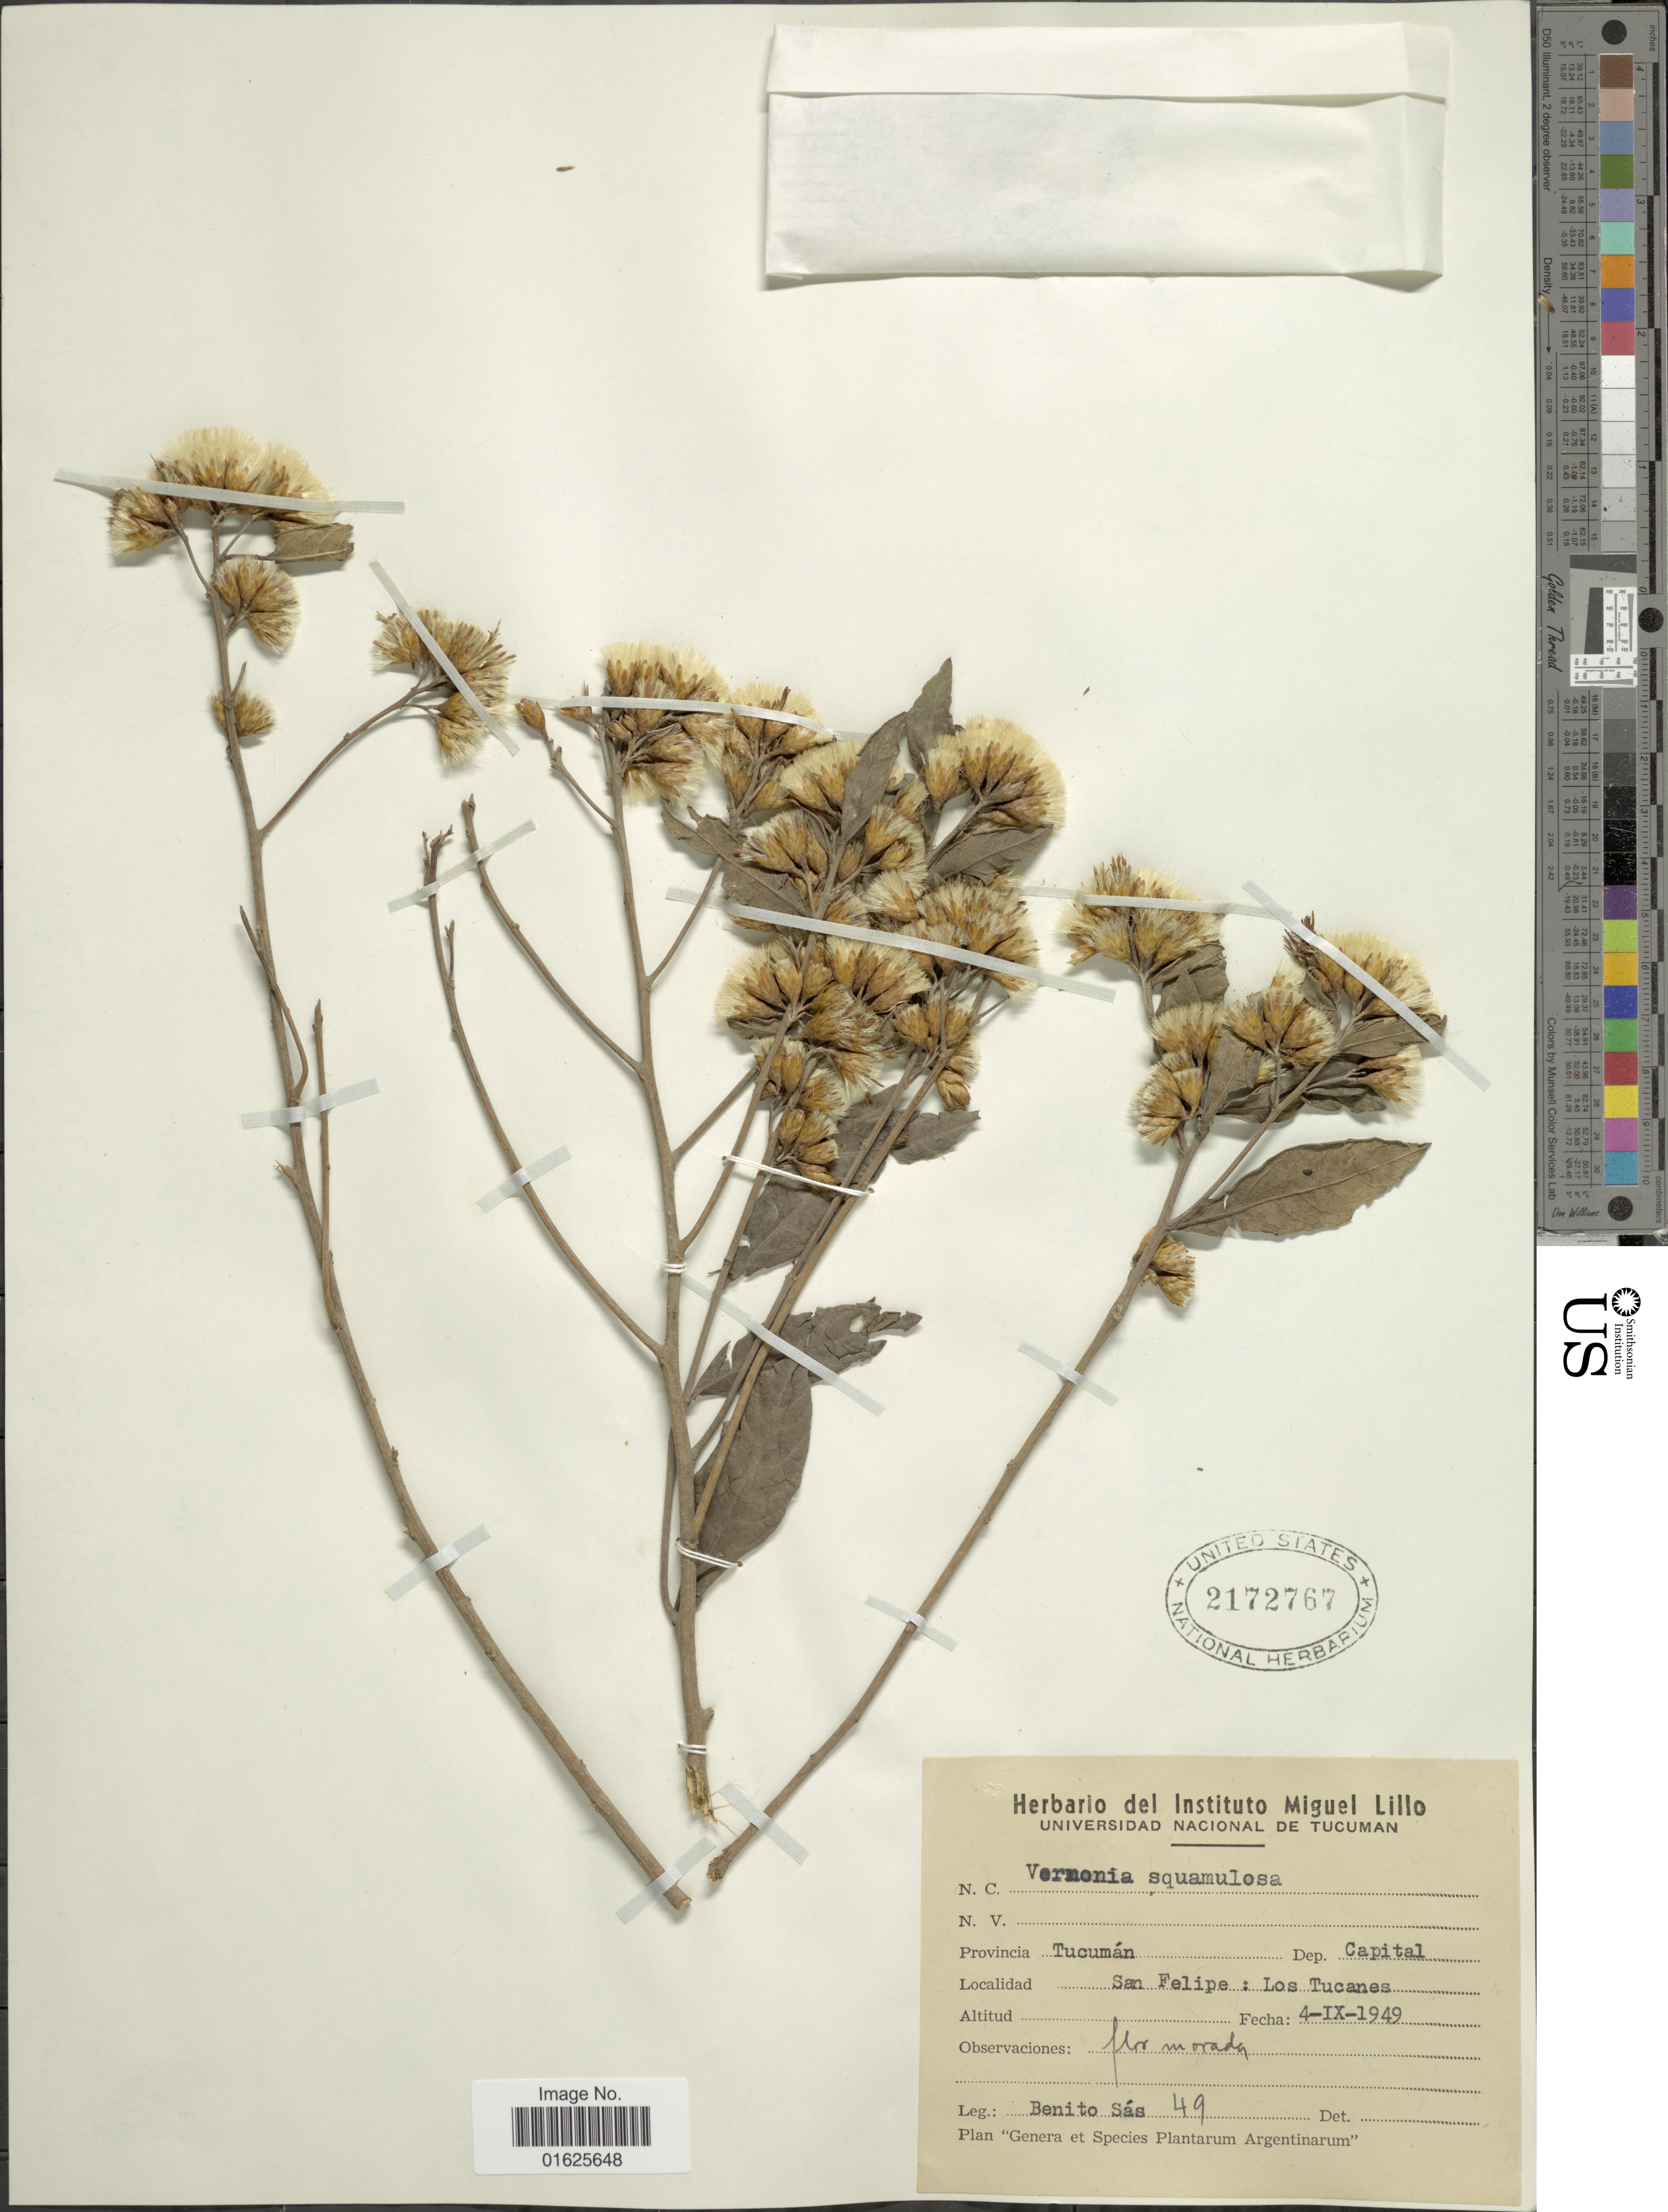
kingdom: Plantae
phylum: Tracheophyta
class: Magnoliopsida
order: Asterales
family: Asteraceae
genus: Vernonanthura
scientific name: Vernonanthura squamulosa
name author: (Hook. & Arn.) H. Rob.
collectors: B. Sás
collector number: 49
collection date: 1949-09-04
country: Argentina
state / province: Tucuman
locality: Dep. Capital, San Felipe: Los Tucanes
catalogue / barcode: US 2172767